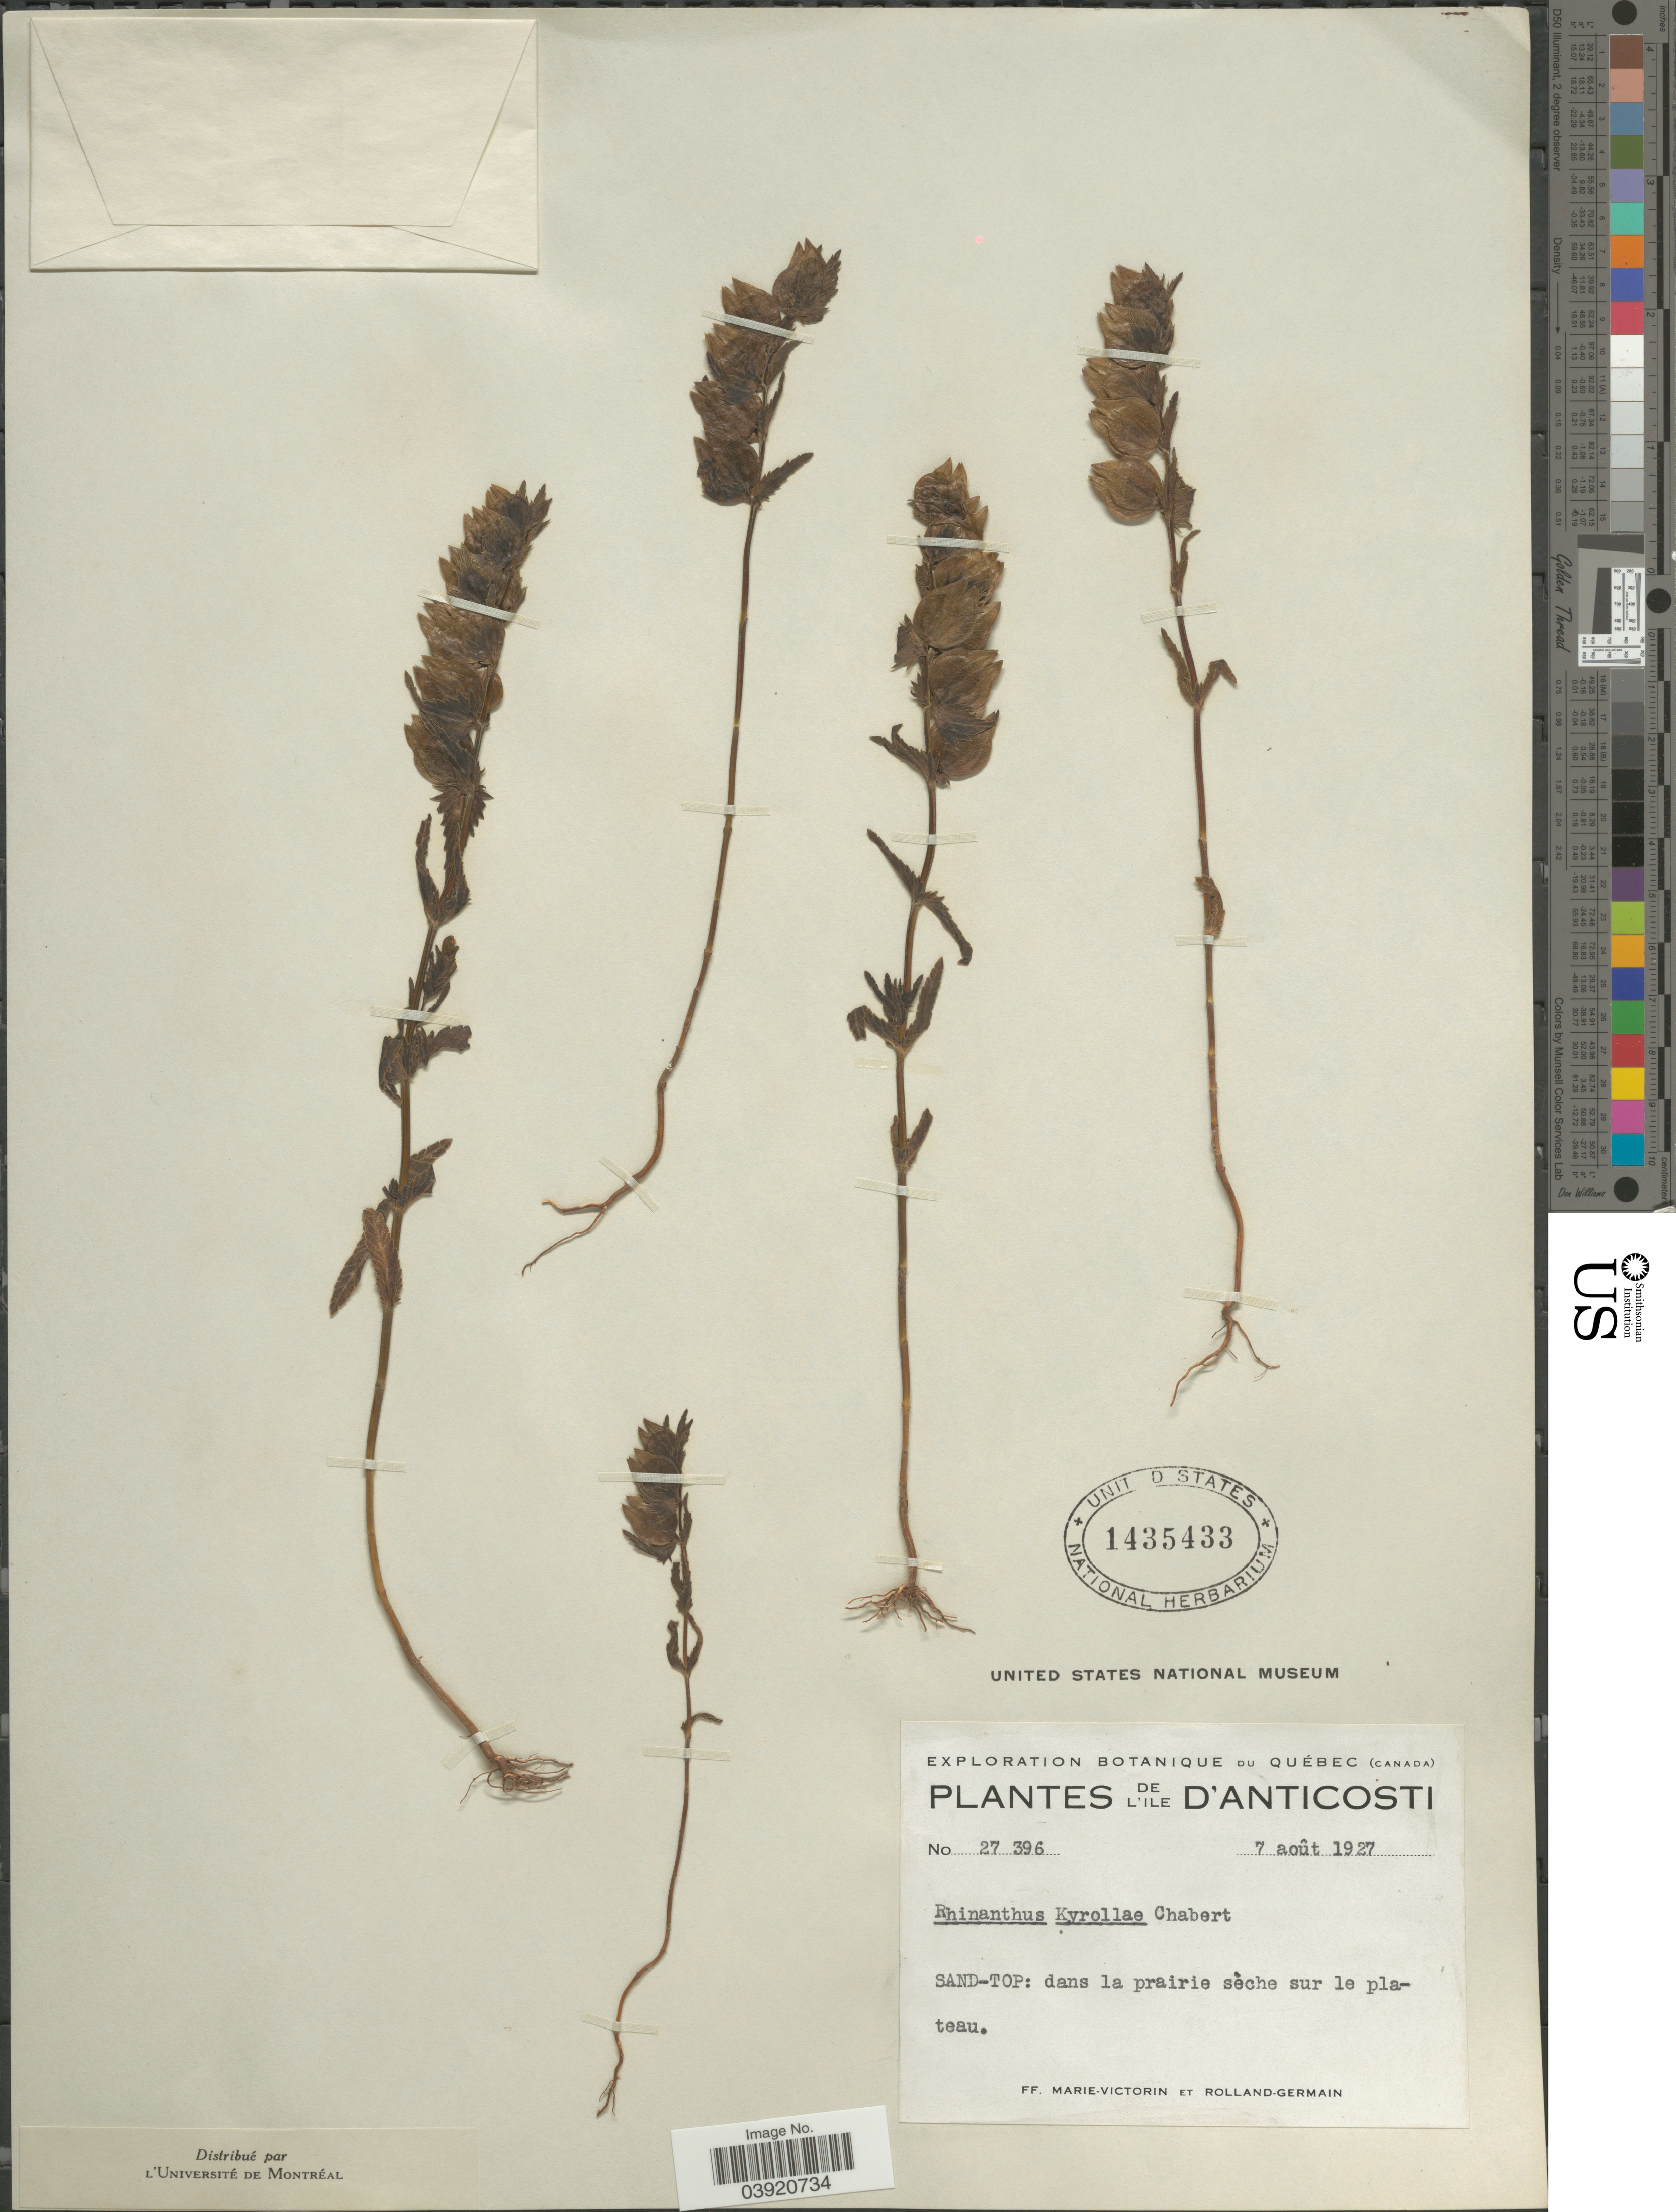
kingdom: Plantae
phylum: Tracheophyta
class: Magnoliopsida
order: Lamiales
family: Orobanchaceae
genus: Rhinanthus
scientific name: Rhinanthus kyrollae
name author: Chabert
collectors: F. Marie-Victorin & Rolland-Germain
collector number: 27396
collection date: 1927-08-07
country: Canada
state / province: Quebec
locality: L'ile D'Anticosti. Sand-Top: dans la prairie sèche sur le plateau.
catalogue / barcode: US 1435433